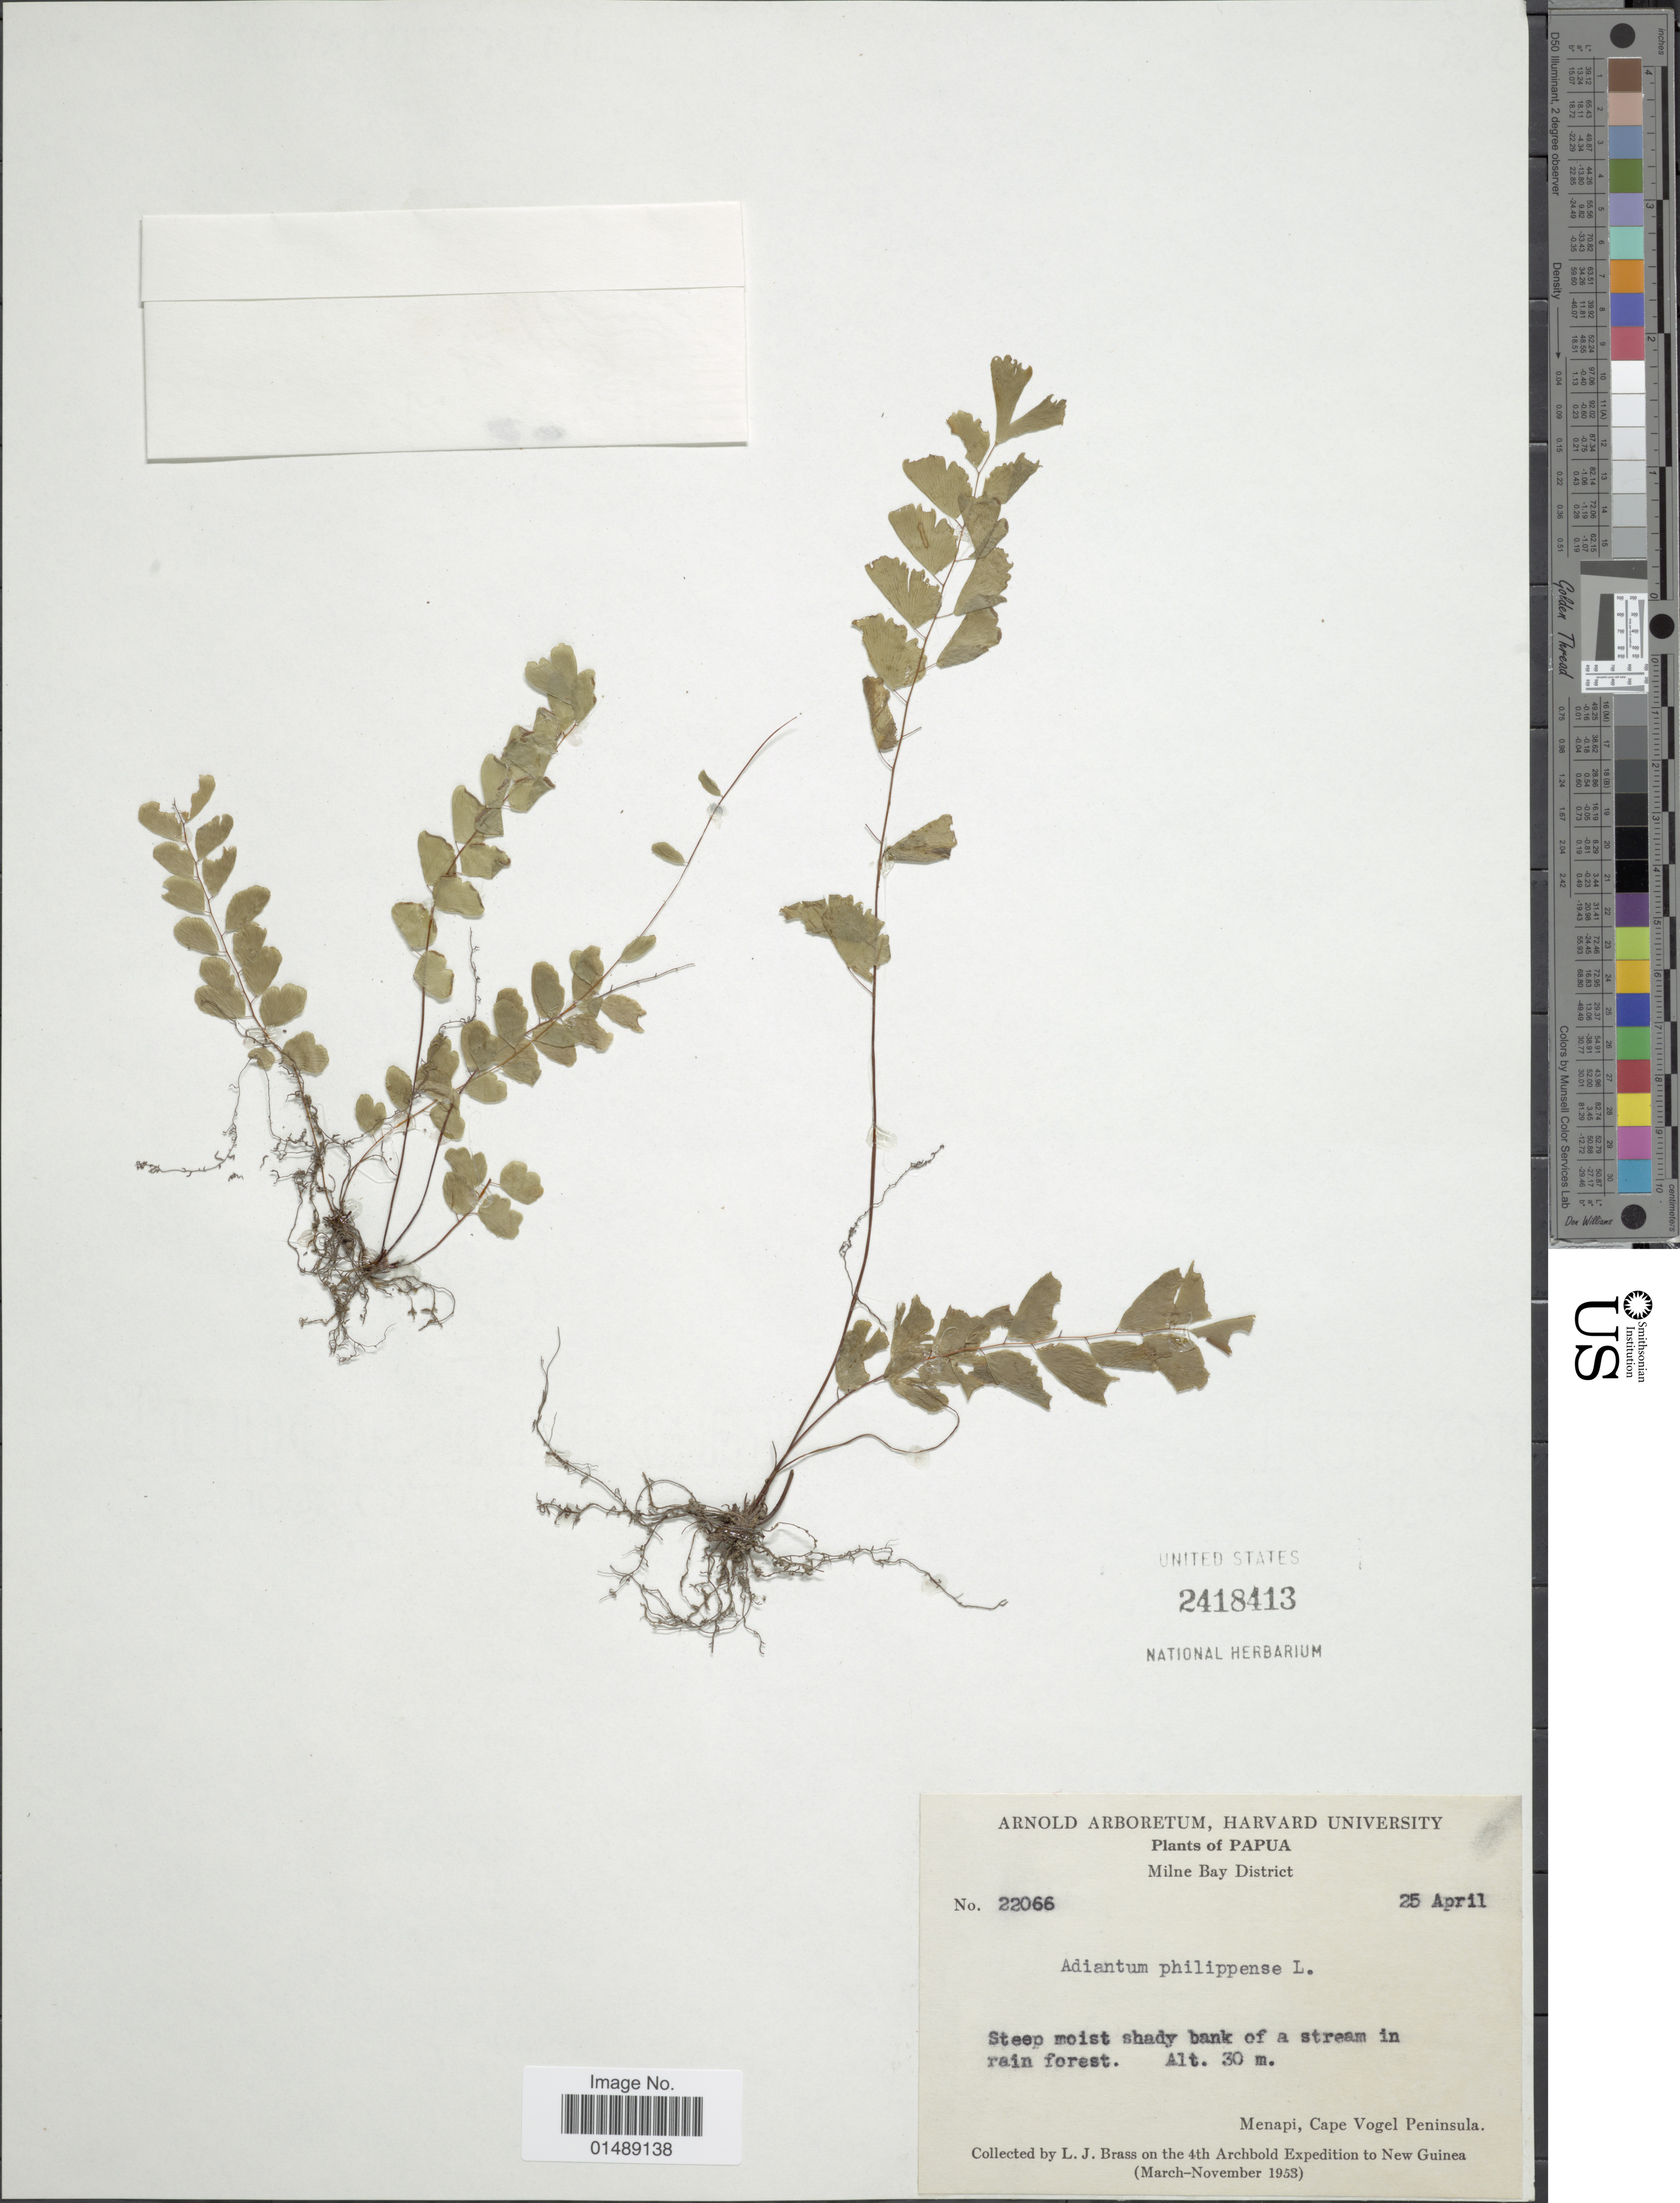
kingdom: Plantae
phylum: Tracheophyta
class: Polypodiopsida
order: Polypodiales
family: Pteridaceae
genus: Adiantum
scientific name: Adiantum philippense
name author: L.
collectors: L. J. Brass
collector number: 22066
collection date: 1953-04-25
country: Papua New Guinea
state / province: Milne Bay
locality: Milne Bay District, Menapi, Cape Vogel Peninsula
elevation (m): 30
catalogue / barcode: US 2418413